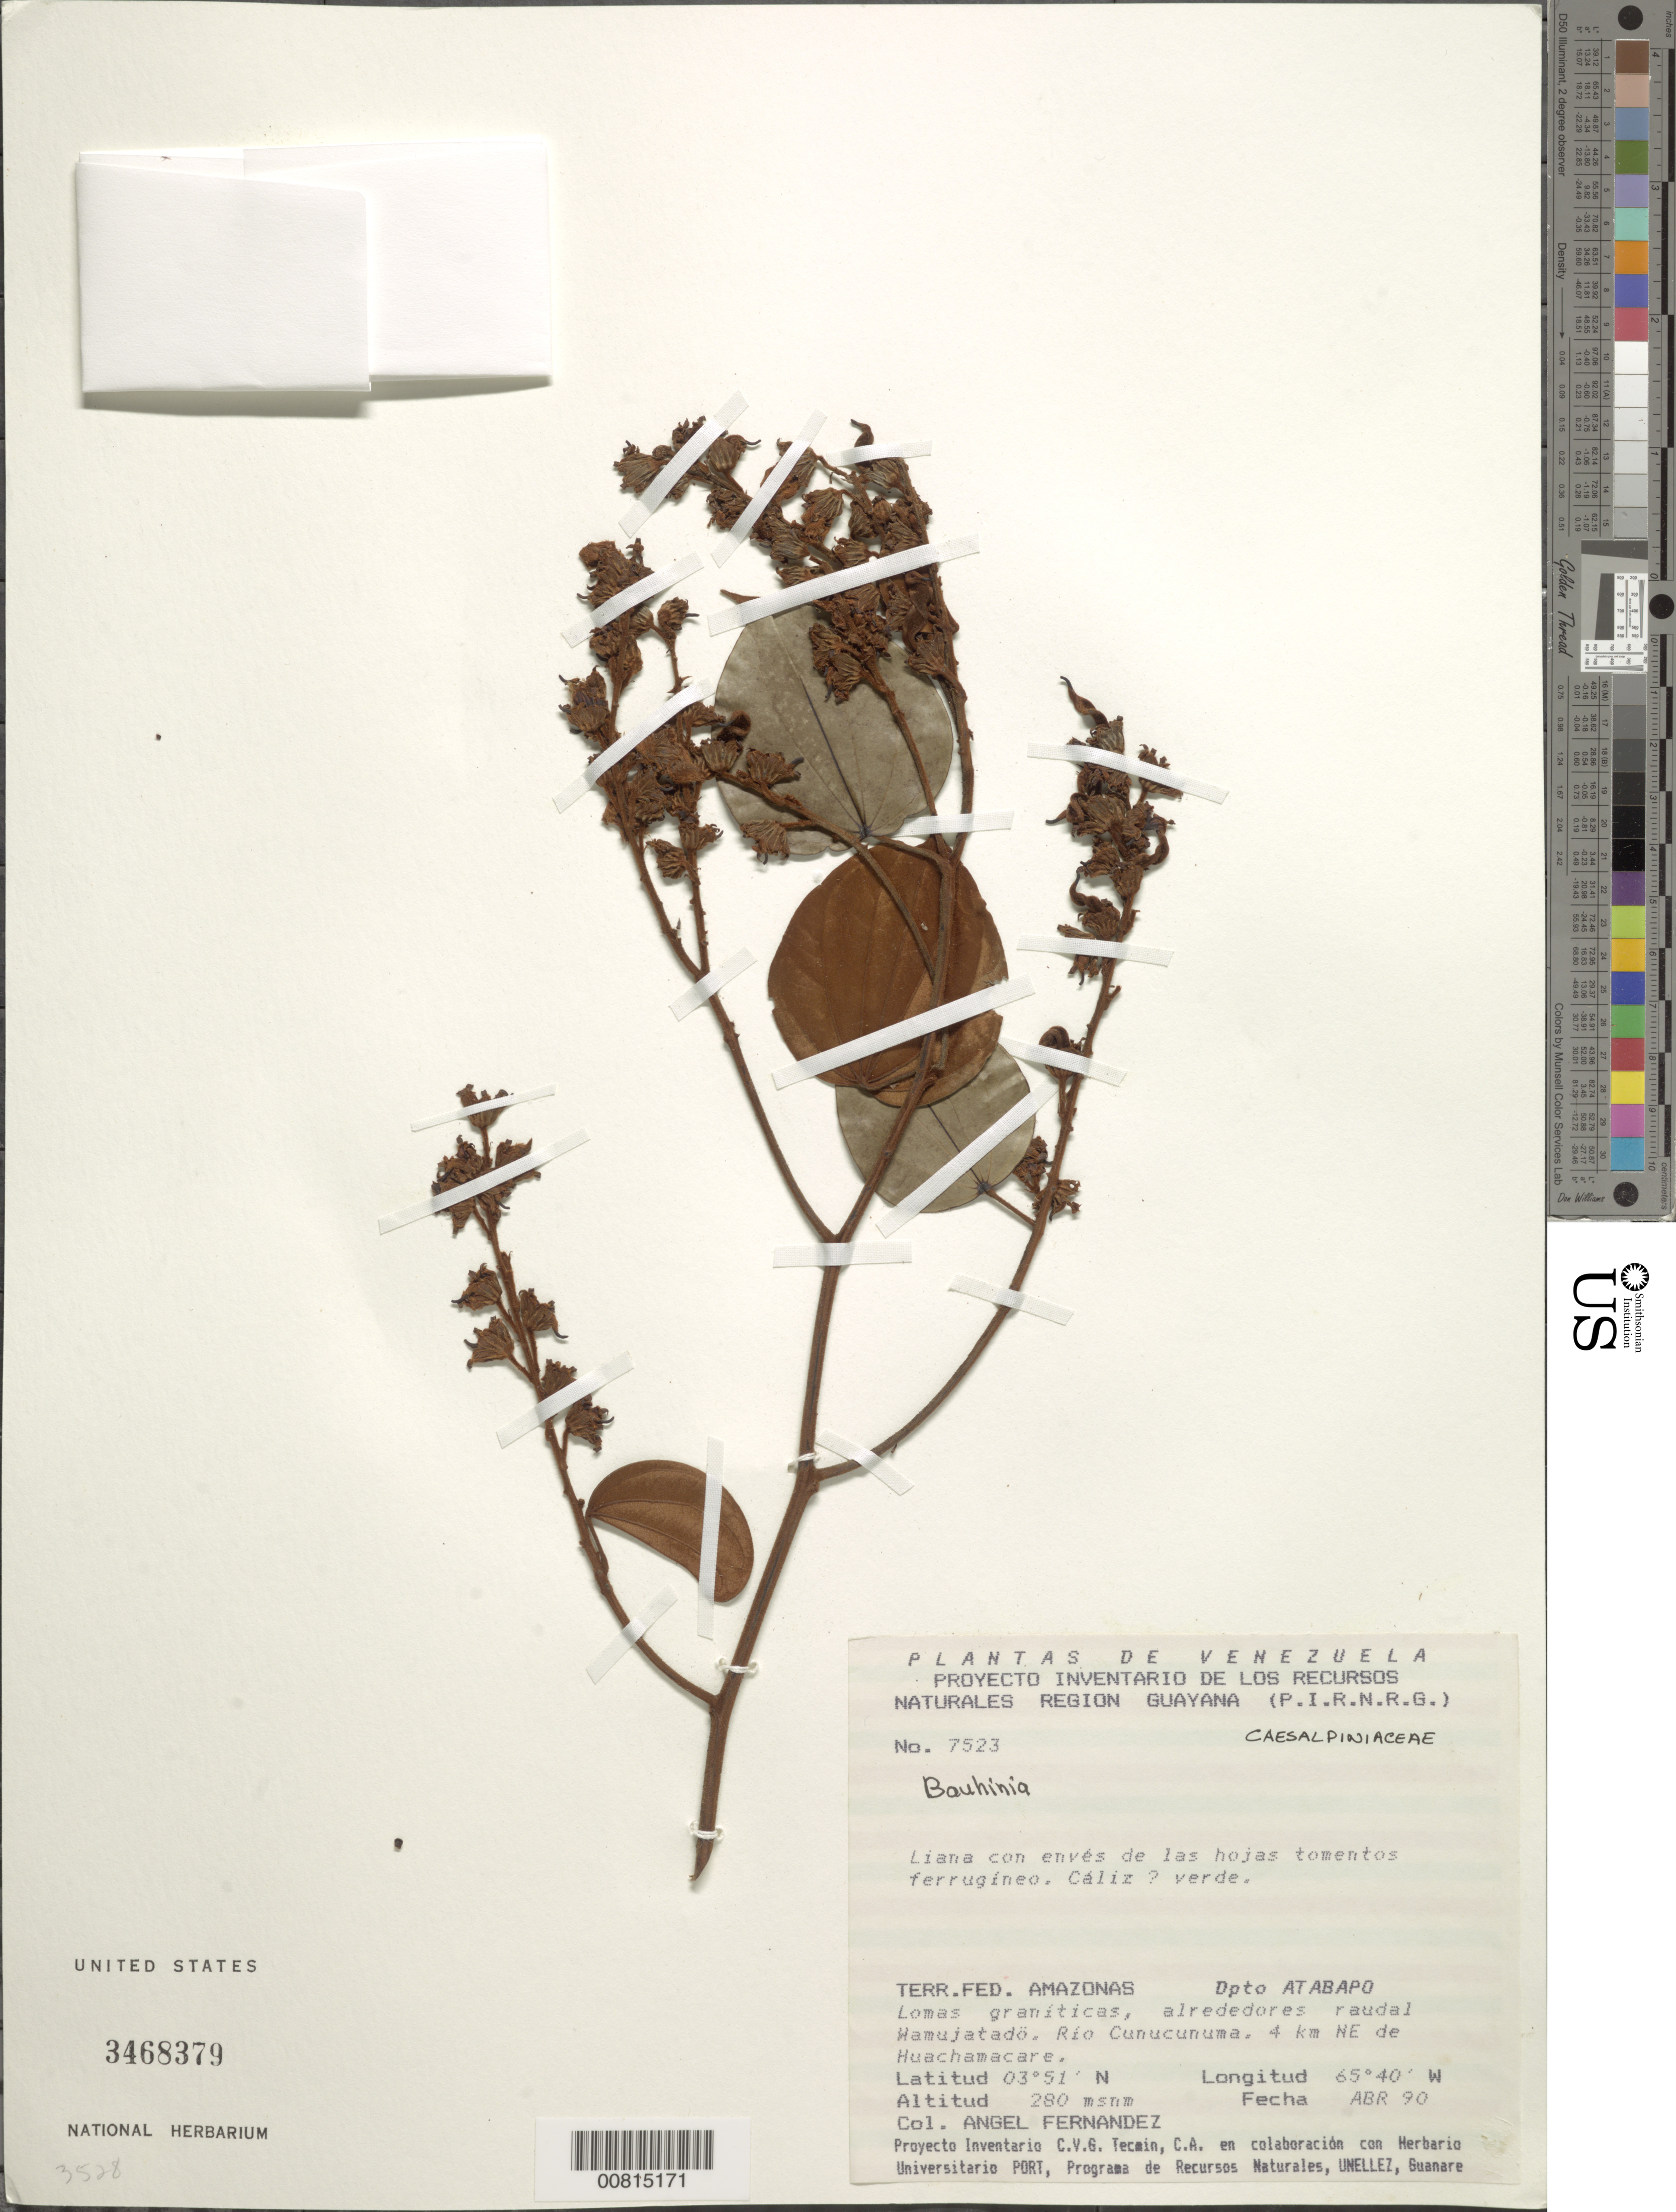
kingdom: Plantae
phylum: Tracheophyta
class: Magnoliopsida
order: Fabales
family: Fabaceae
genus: Bauhinia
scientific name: Bauhinia sp.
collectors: A. Fernández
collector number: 7523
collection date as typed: Apr-90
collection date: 1990-04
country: Venezuela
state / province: Amazonas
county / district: Atabapo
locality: Río Cunucunuma, alrededores raudal Wamujatadö; 4 km NE de Huachamacare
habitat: Granitic hills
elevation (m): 280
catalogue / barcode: US 3468379